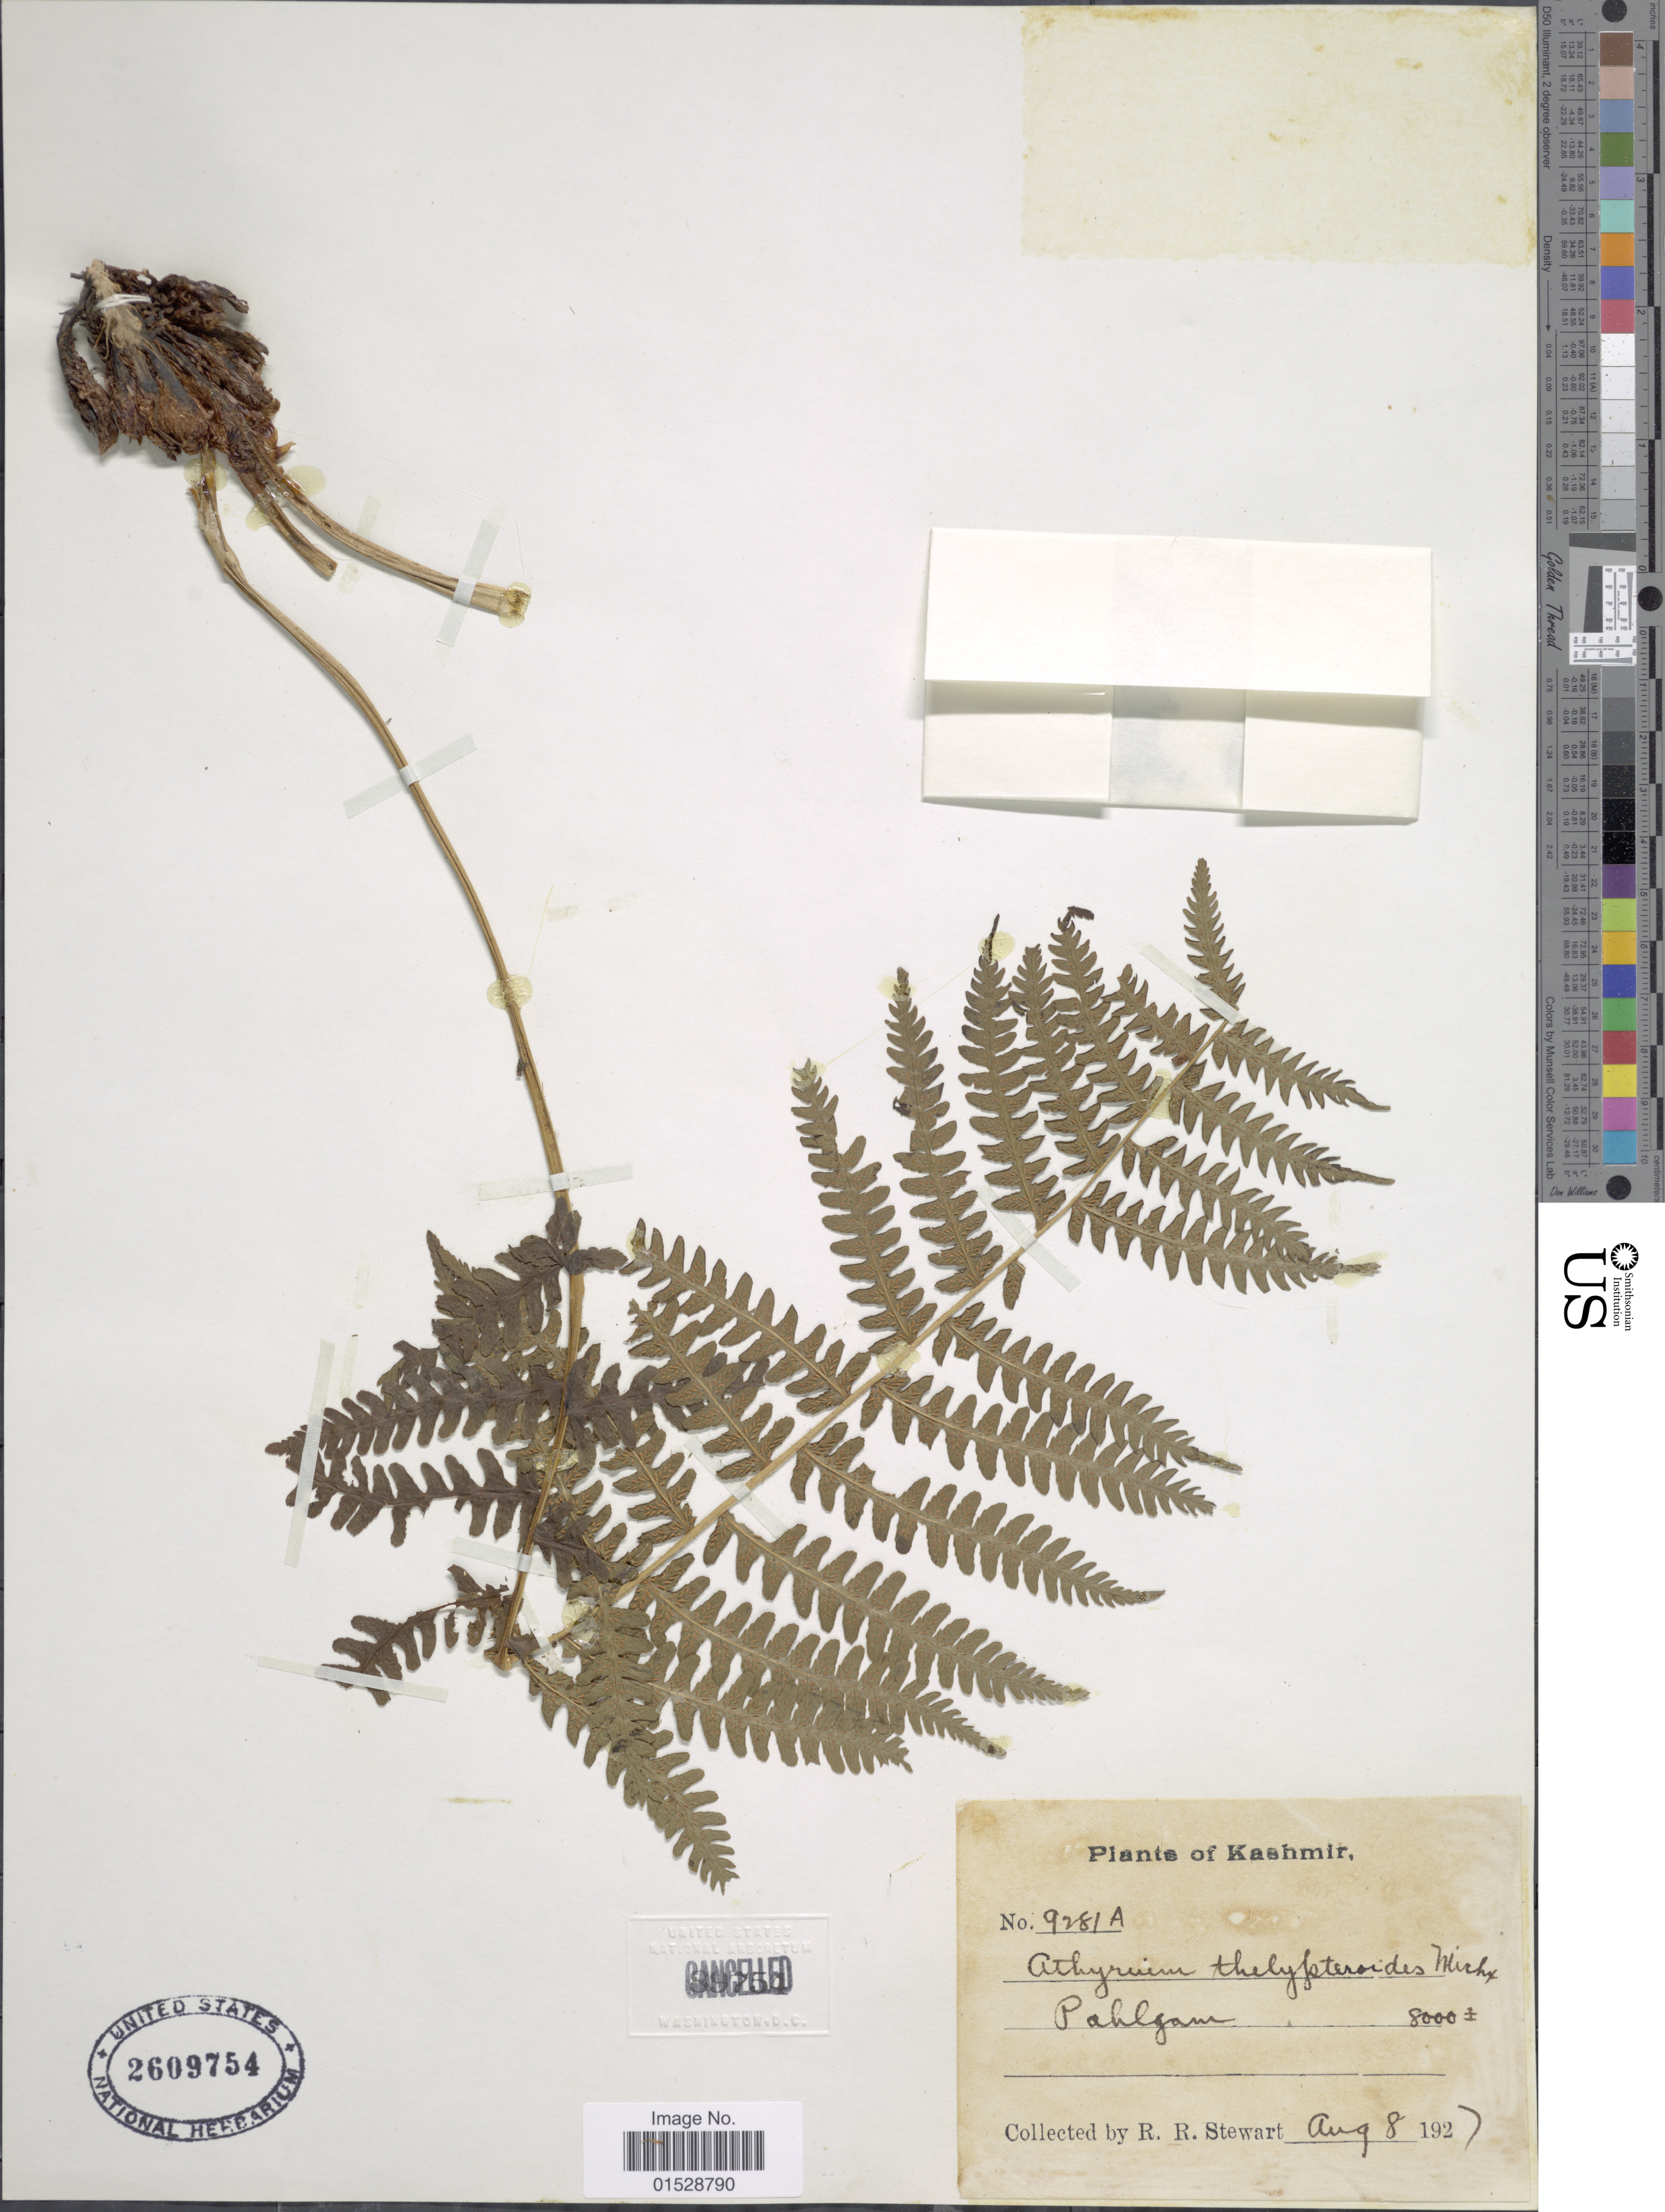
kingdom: Plantae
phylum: Tracheophyta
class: Polypodiopsida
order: Polypodiales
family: Athyriaceae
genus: Deparia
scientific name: Deparia acrostichoides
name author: (Sw.) M. Kato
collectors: R. R. Stewart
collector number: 9281A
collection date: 1927-08-08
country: India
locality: Kashmir, Pahlgam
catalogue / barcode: US 2609754